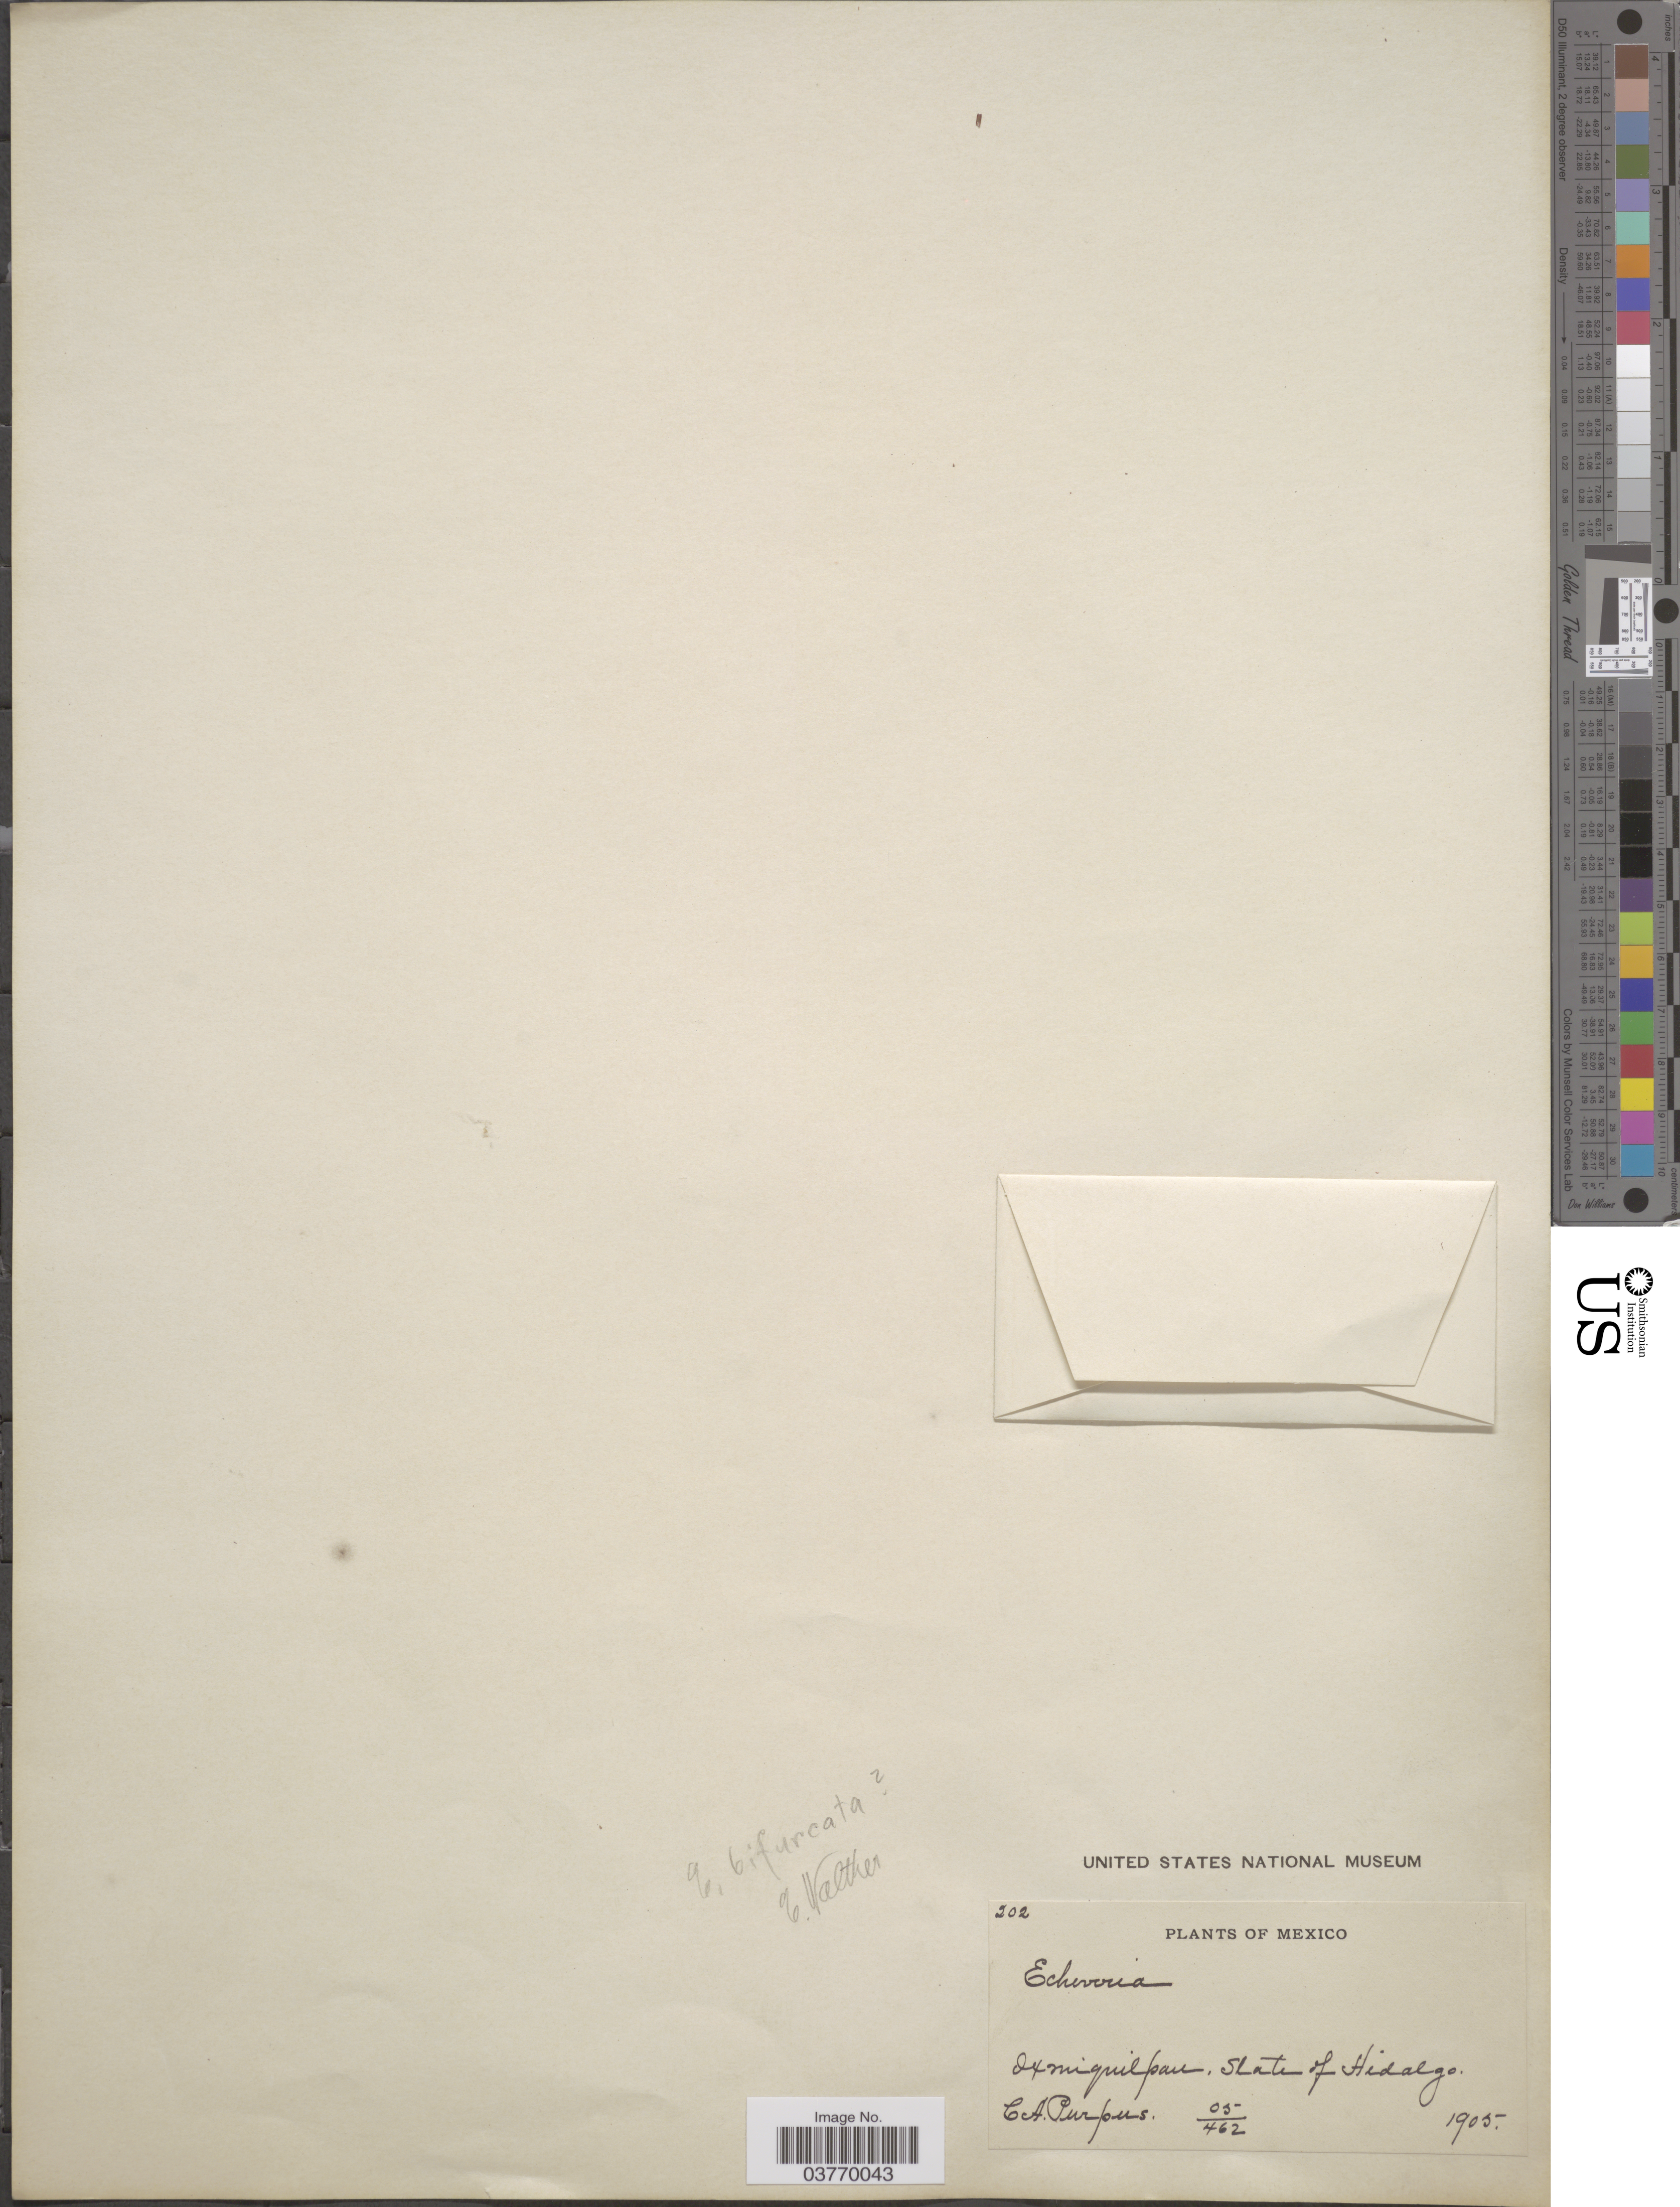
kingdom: Plantae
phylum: Tracheophyta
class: Magnoliopsida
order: Saxifragales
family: Crassulaceae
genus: Echeveria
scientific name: Echeveria bifurcata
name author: Rose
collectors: C. A. Purpus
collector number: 05 /462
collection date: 1905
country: Mexico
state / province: Hidalgo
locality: Ixmiquilpan, State of Hidalgo.